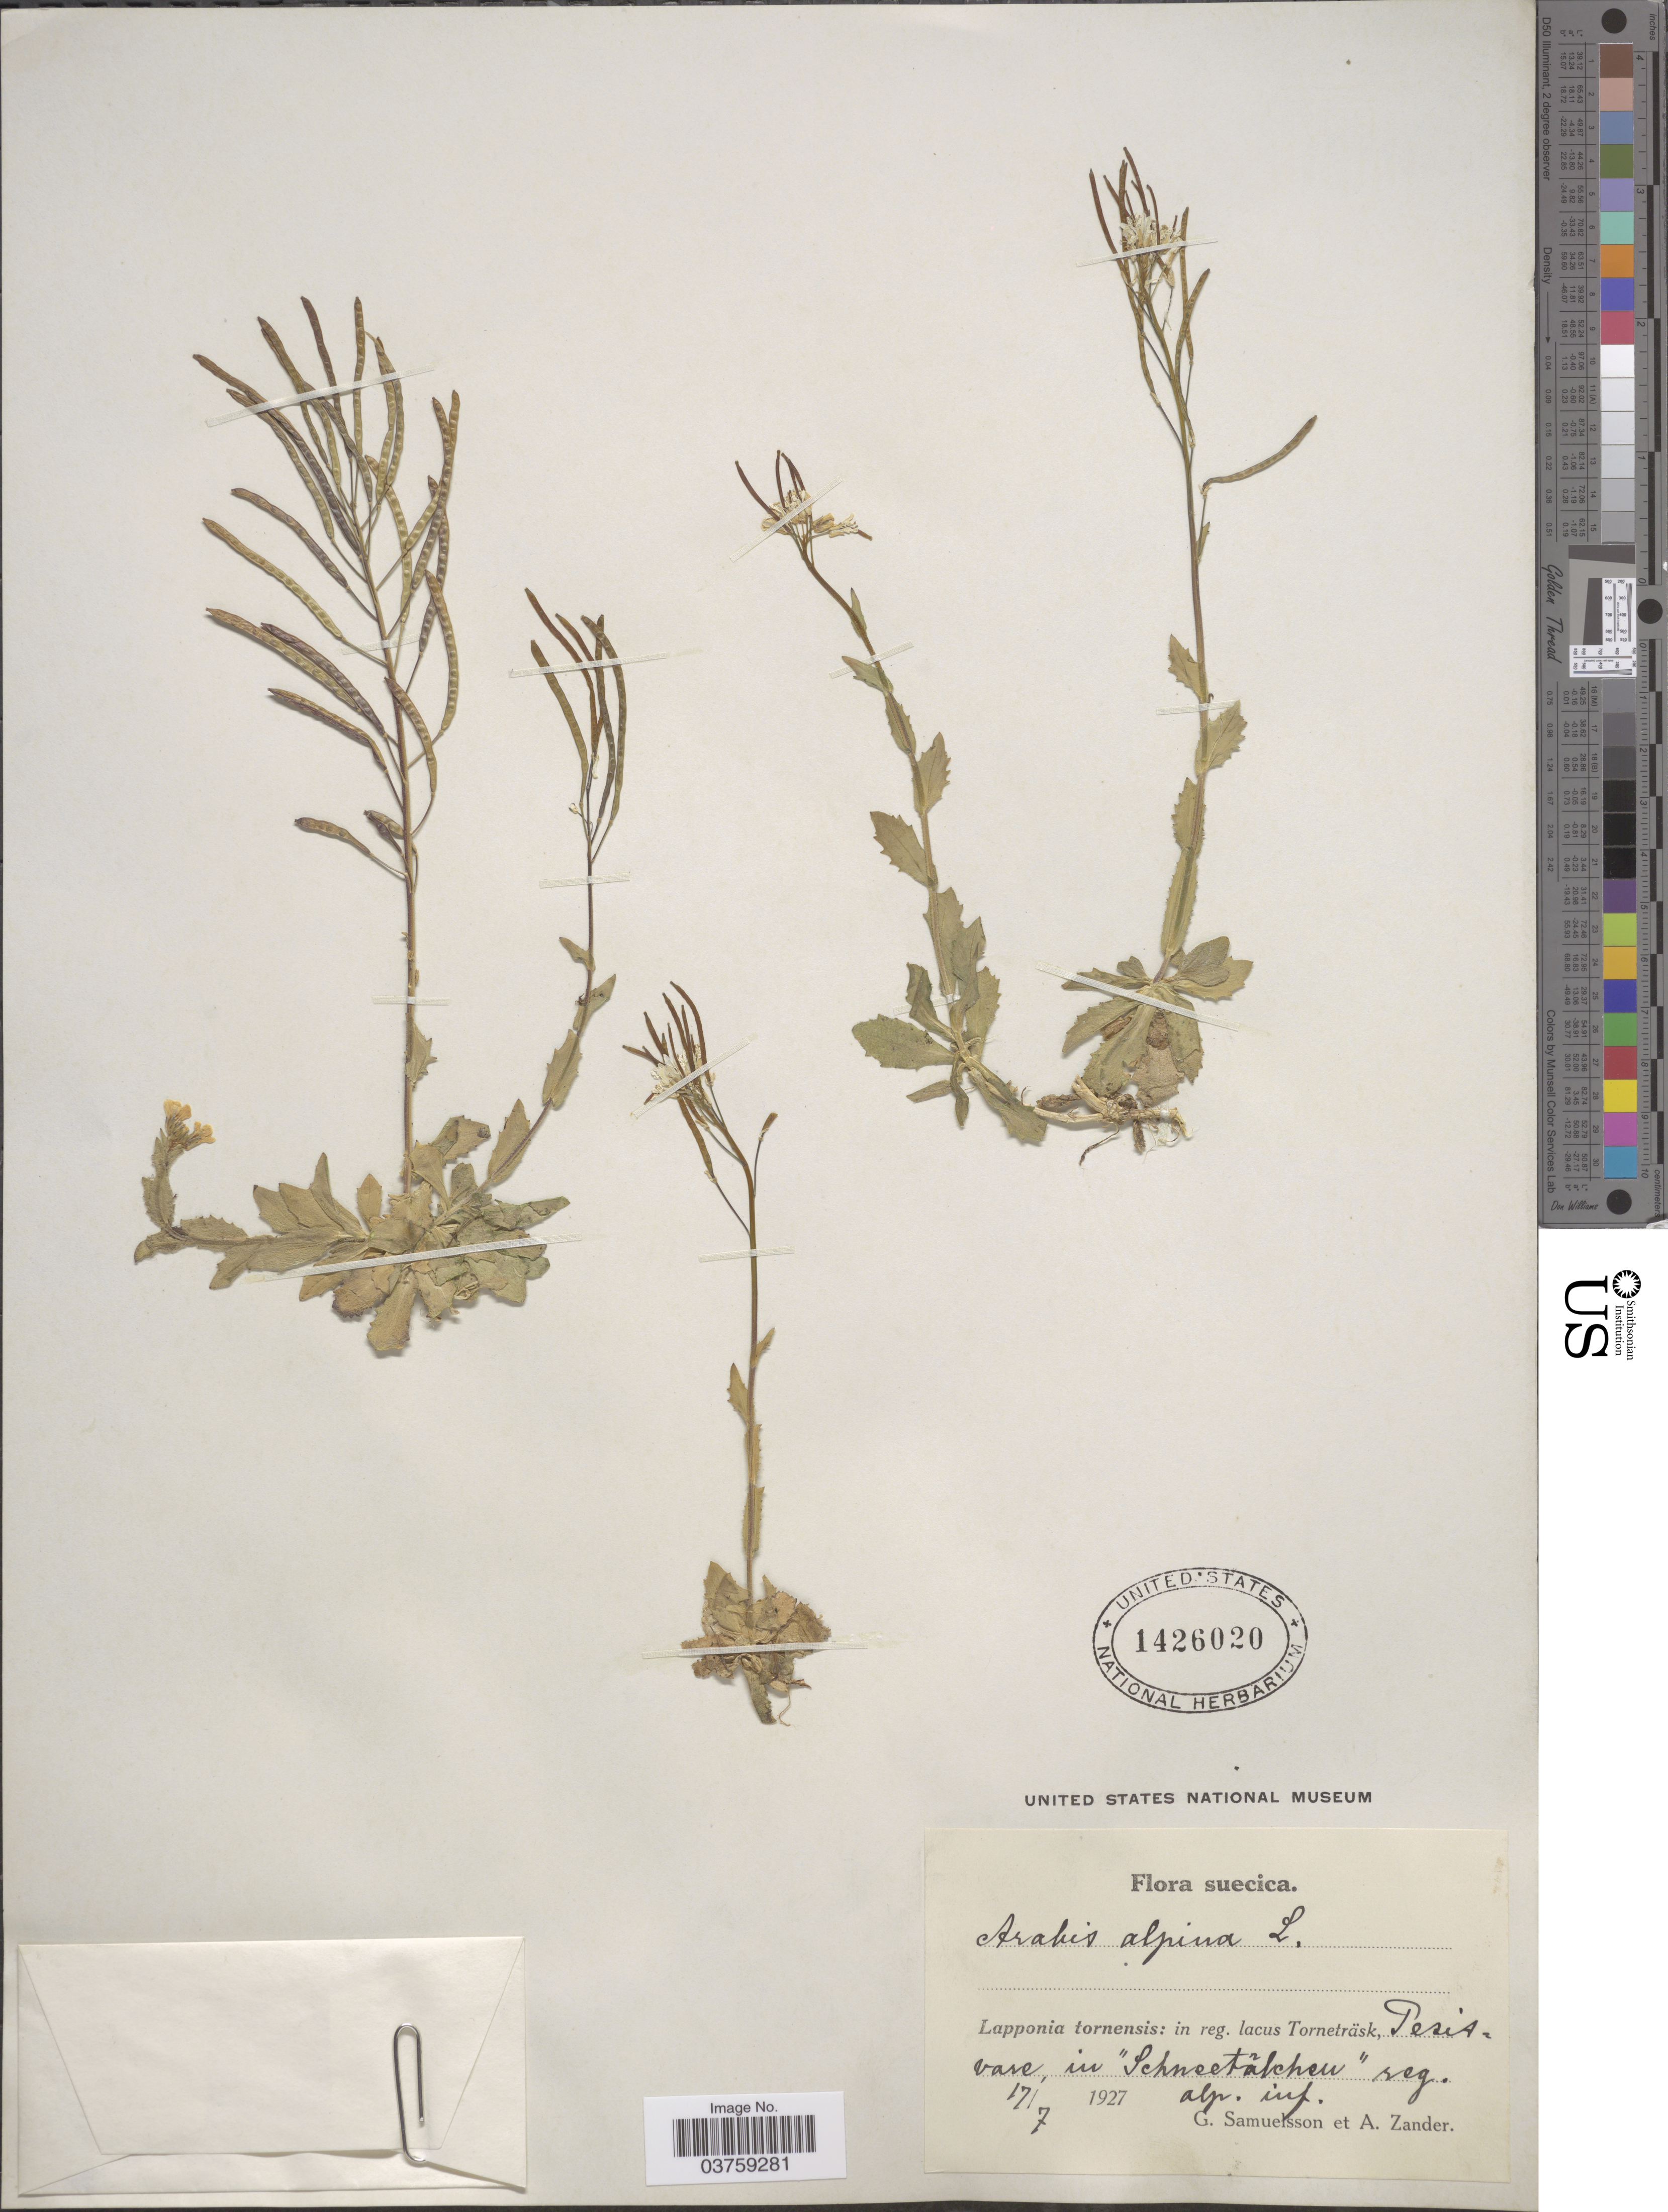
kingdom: Plantae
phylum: Tracheophyta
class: Magnoliopsida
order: Brassicales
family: Brassicaceae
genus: Arabis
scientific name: Arabis alpina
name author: L.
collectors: G. Samuelsson & A. Zander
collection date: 1927-07-17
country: Sweden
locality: Lapponia tornensis: in reg. lacus Torneträsk, Pesit vare, in "Schneetalchen" reg.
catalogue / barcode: US 1426020